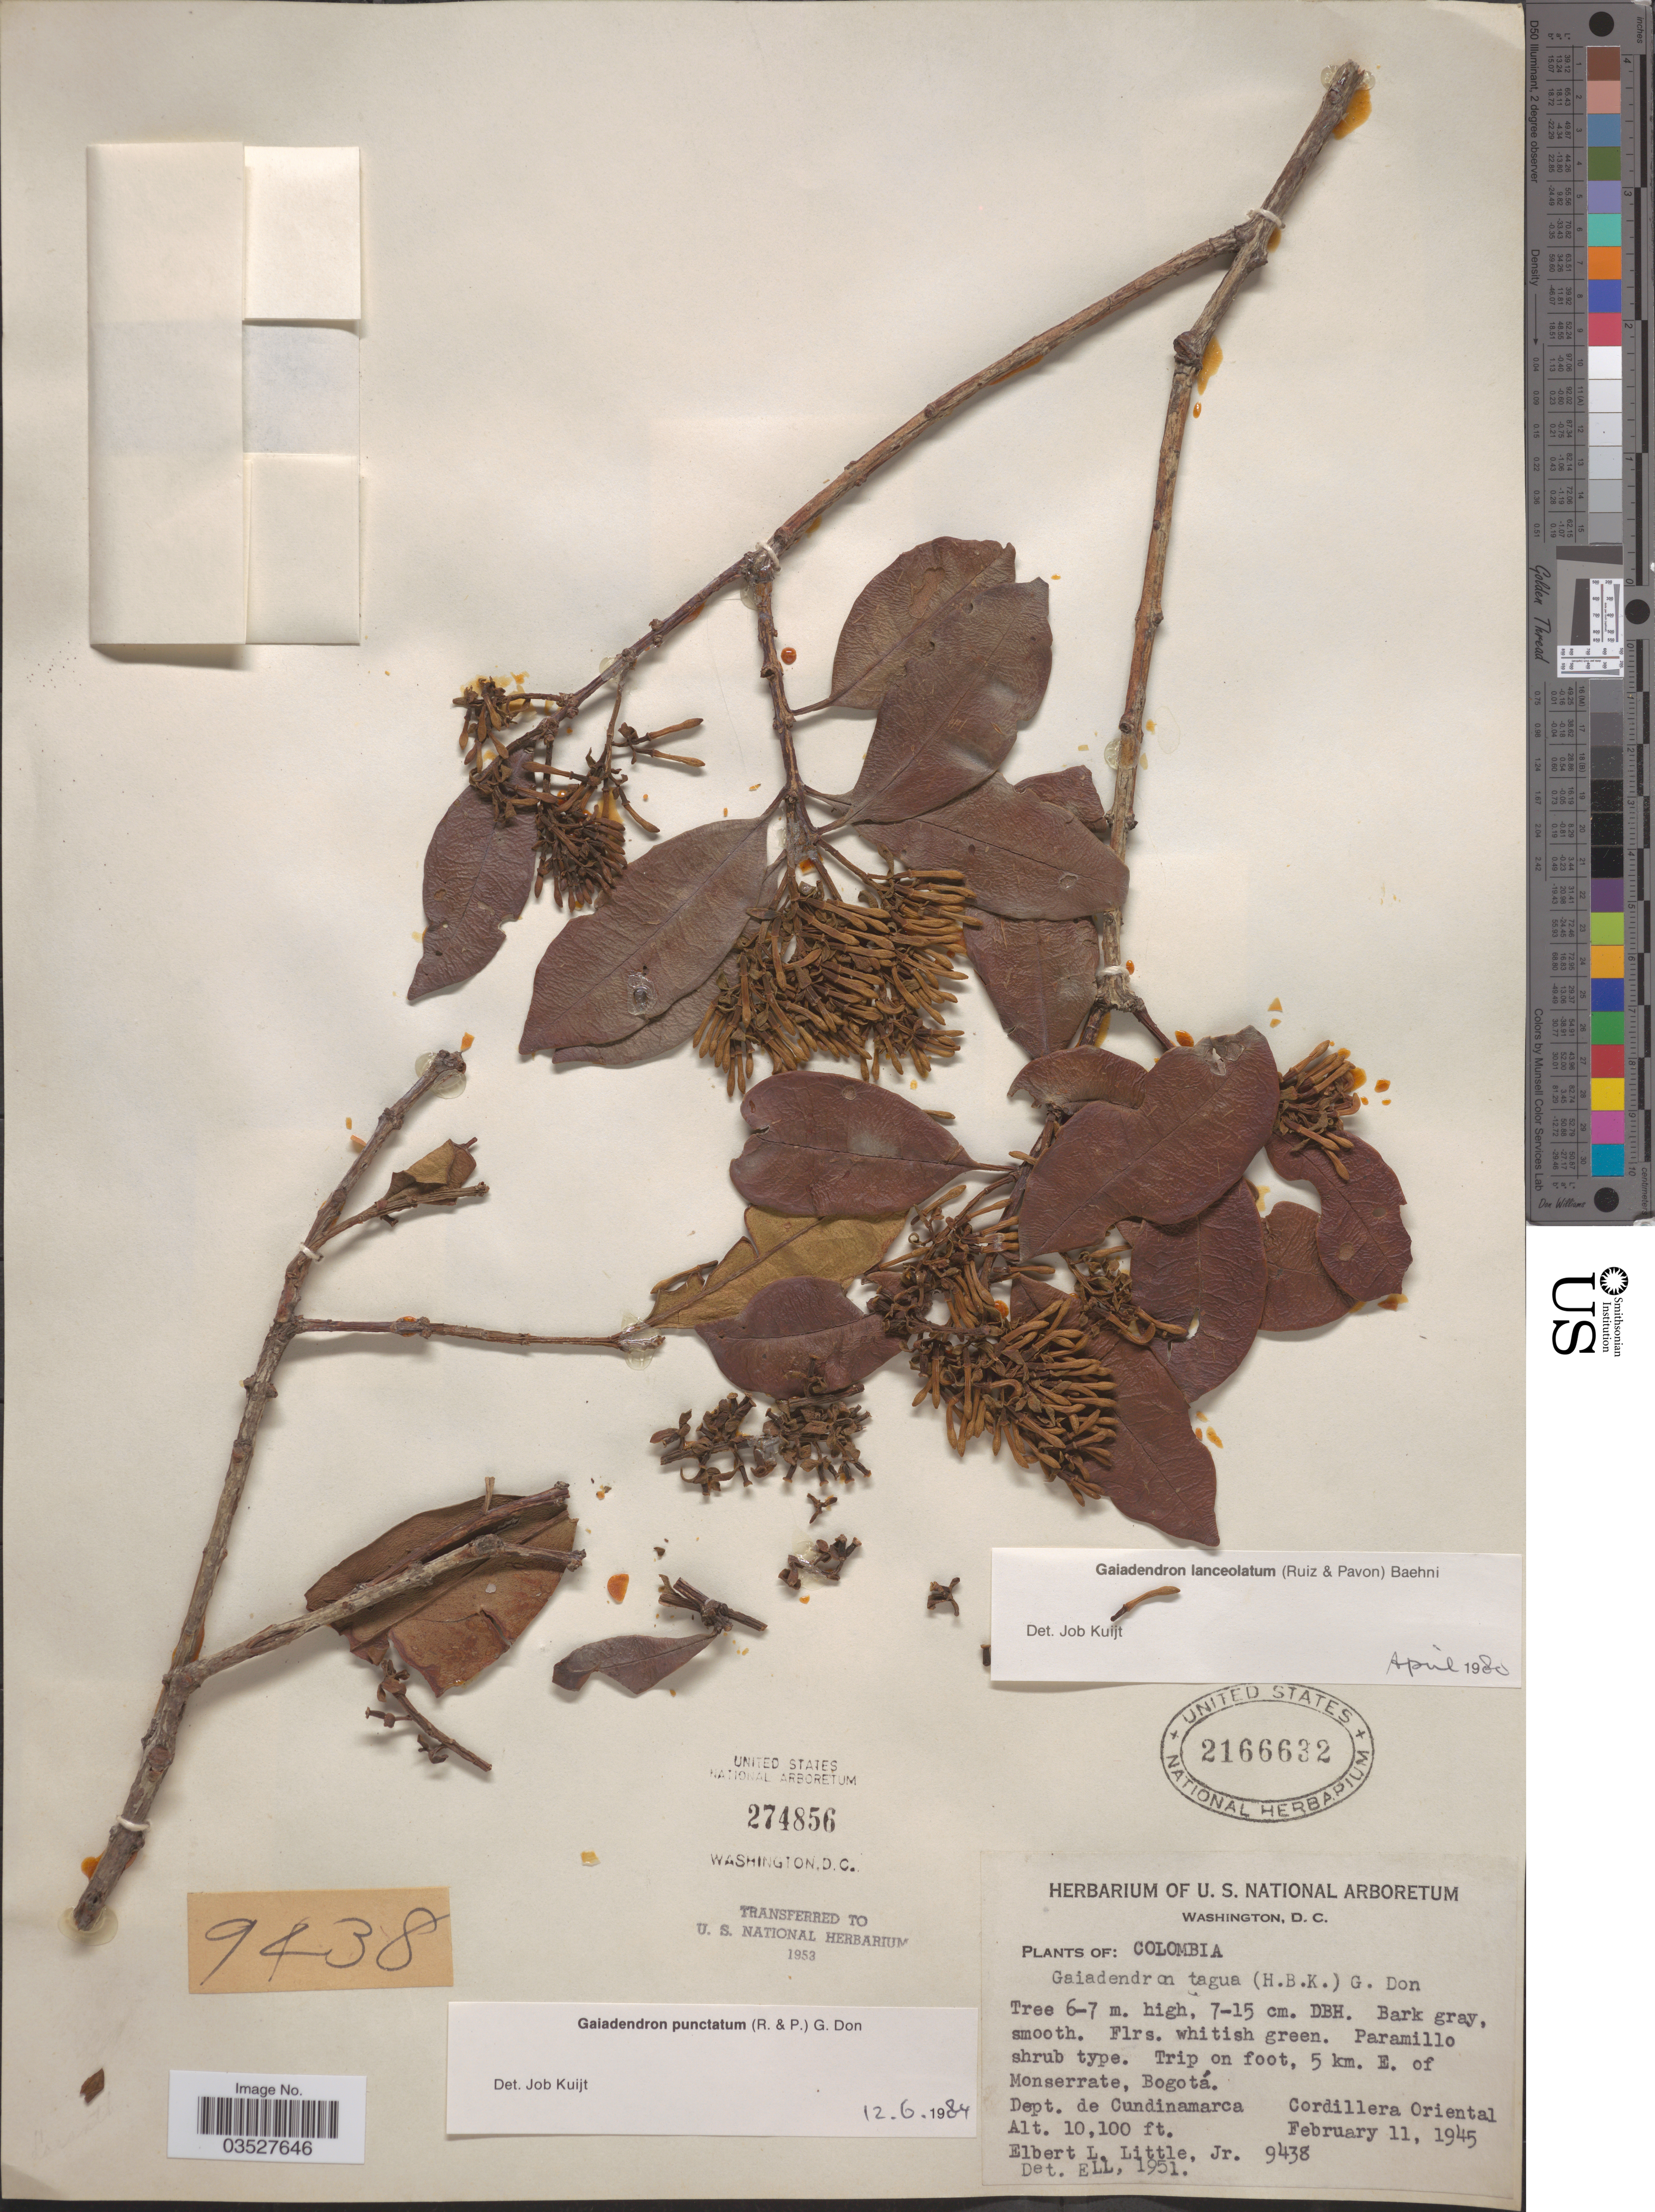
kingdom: Plantae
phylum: Tracheophyta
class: Magnoliopsida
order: Santalales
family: Loranthaceae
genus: Gaiadendron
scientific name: Gaiadendron punctatum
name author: (Ruiz & Pav.) G. Don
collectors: E. L. Little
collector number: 9438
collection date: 1945-02-11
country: Colombia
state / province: Cundinamarca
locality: Trip on foot, 5 km. E. of Monserrate, Bogotá. Dept. de Cundinamarca Cordillera Oriental.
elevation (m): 3078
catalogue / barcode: US 2166632